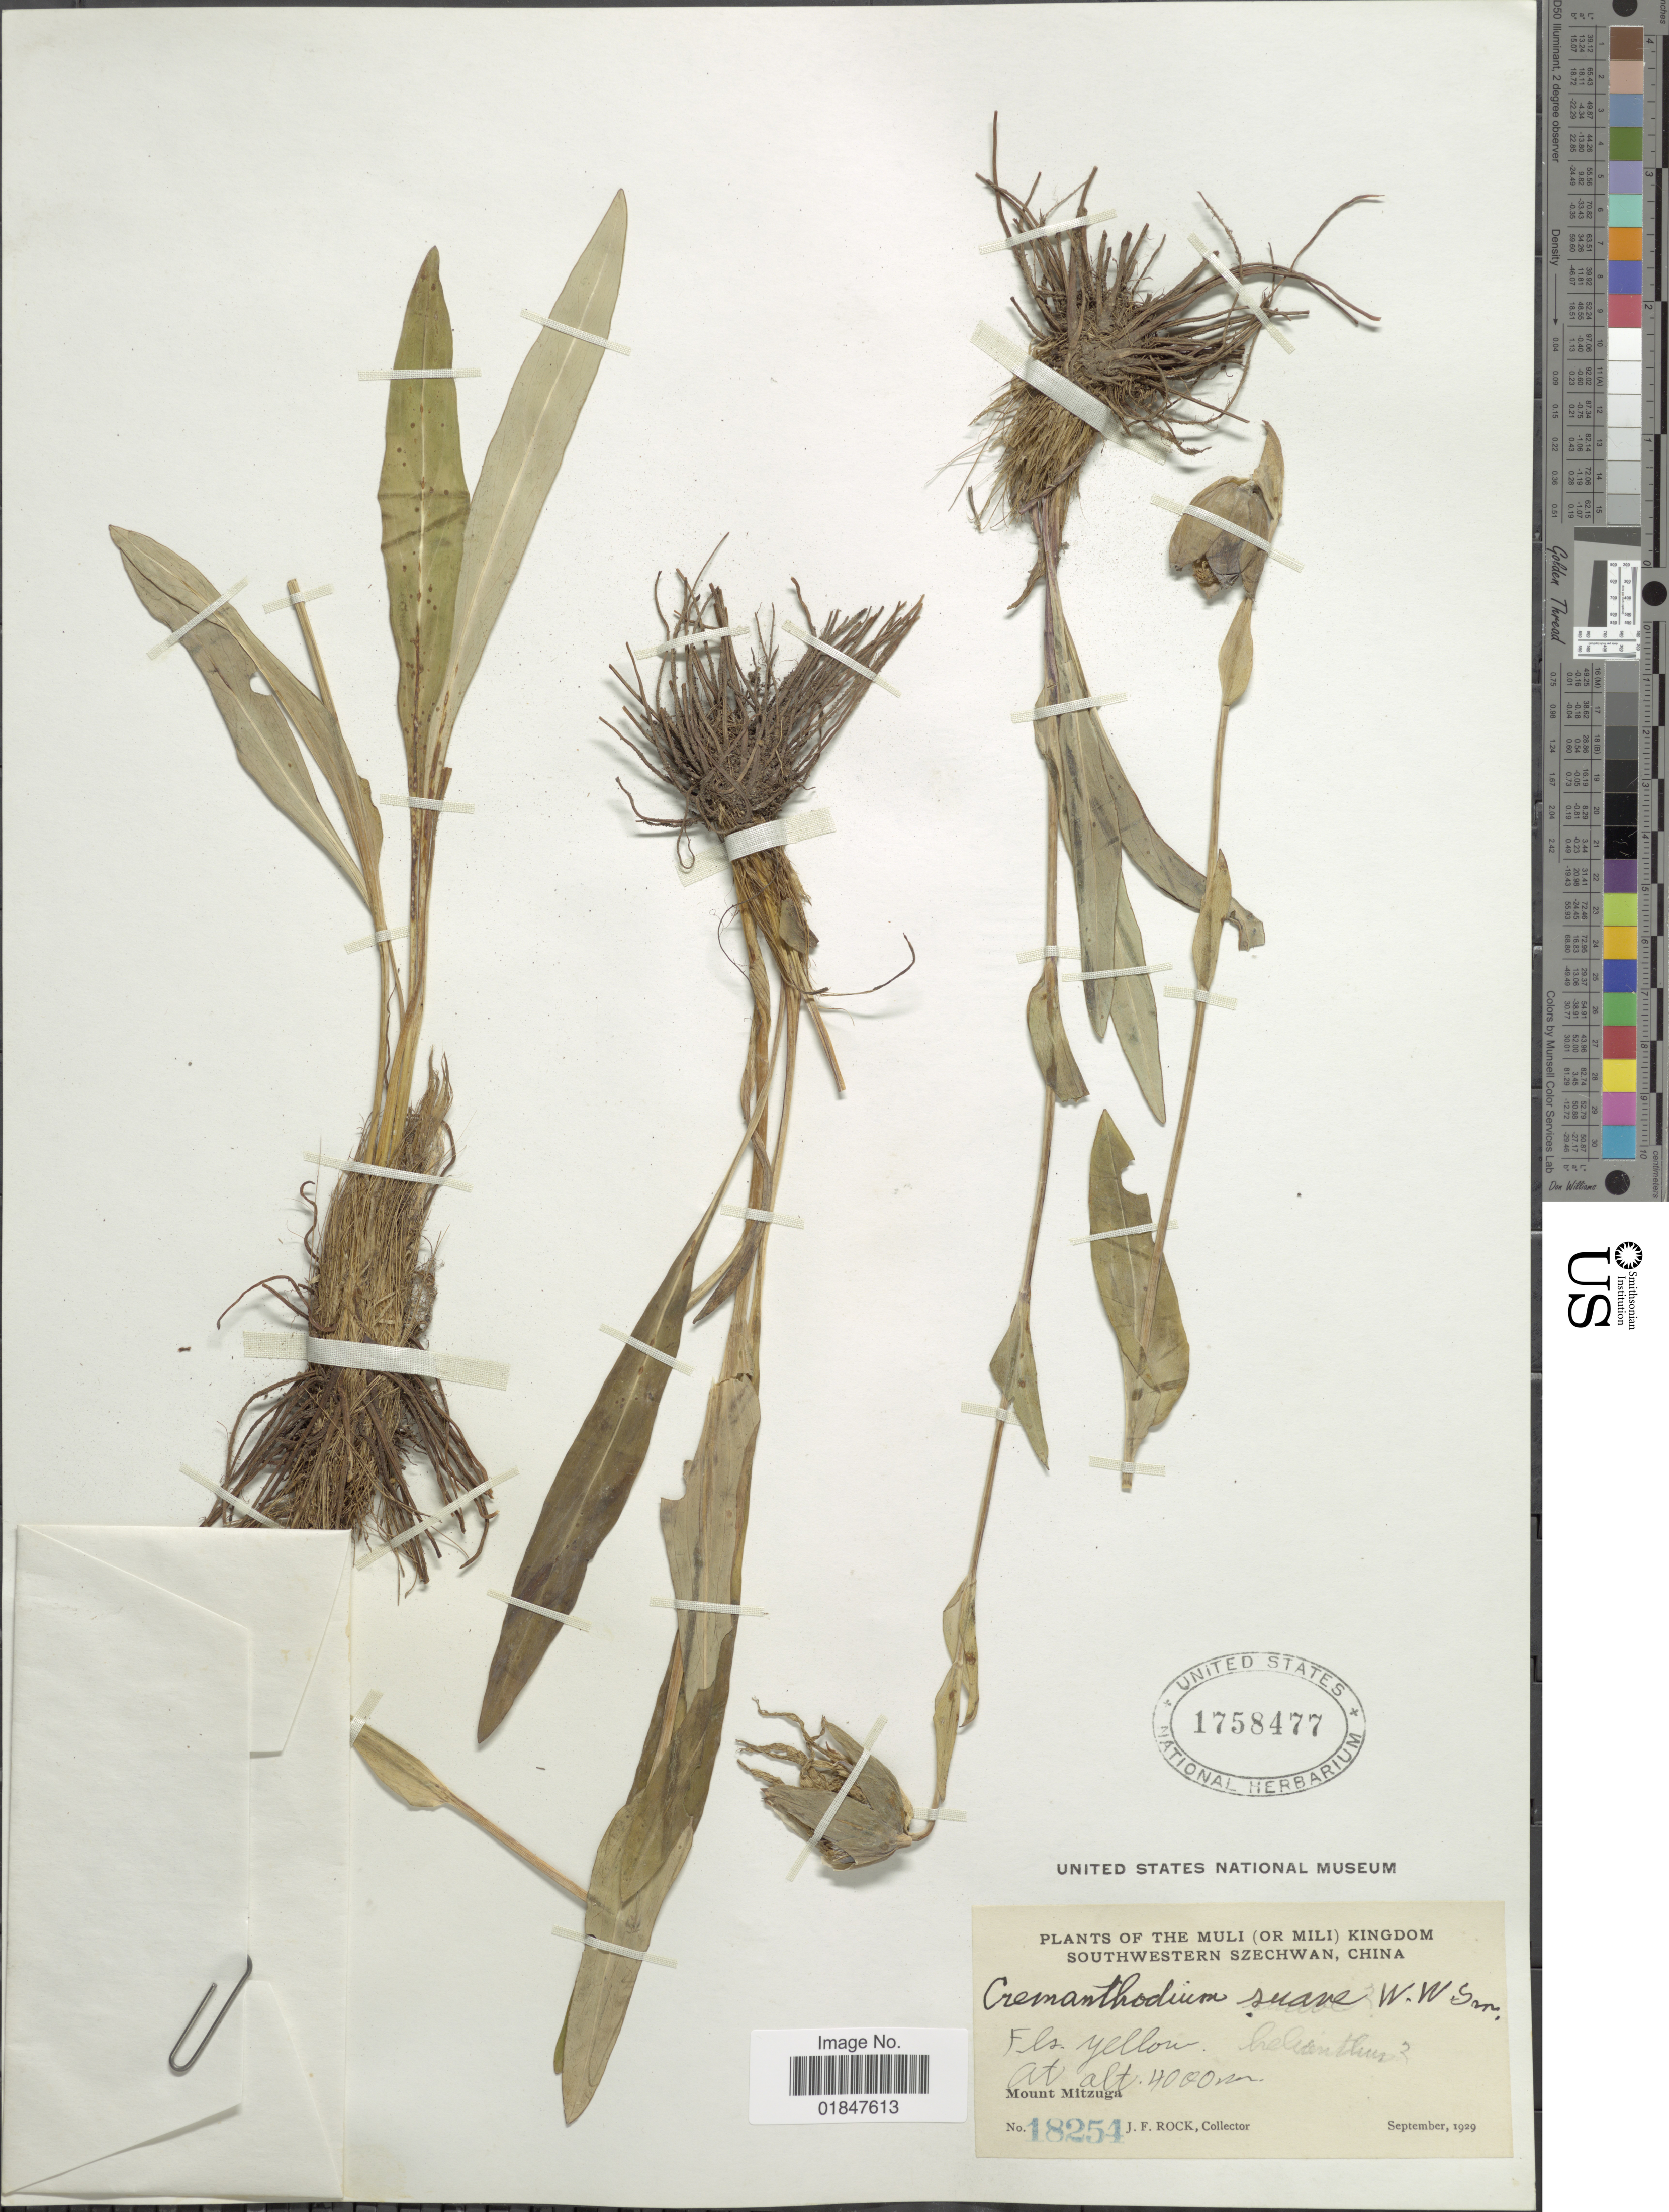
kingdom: Plantae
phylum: Tracheophyta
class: Magnoliopsida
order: Asterales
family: Asteraceae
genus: Cremanthodium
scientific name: Cremanthodium suave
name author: W.W. Sm.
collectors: J. Rock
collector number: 18254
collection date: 1929-09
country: China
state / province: Sichuan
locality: The Muli (or Mili) Kingdom, Southwestern Szechuan, Mount Mitzuga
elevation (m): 4000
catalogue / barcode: US 1758477